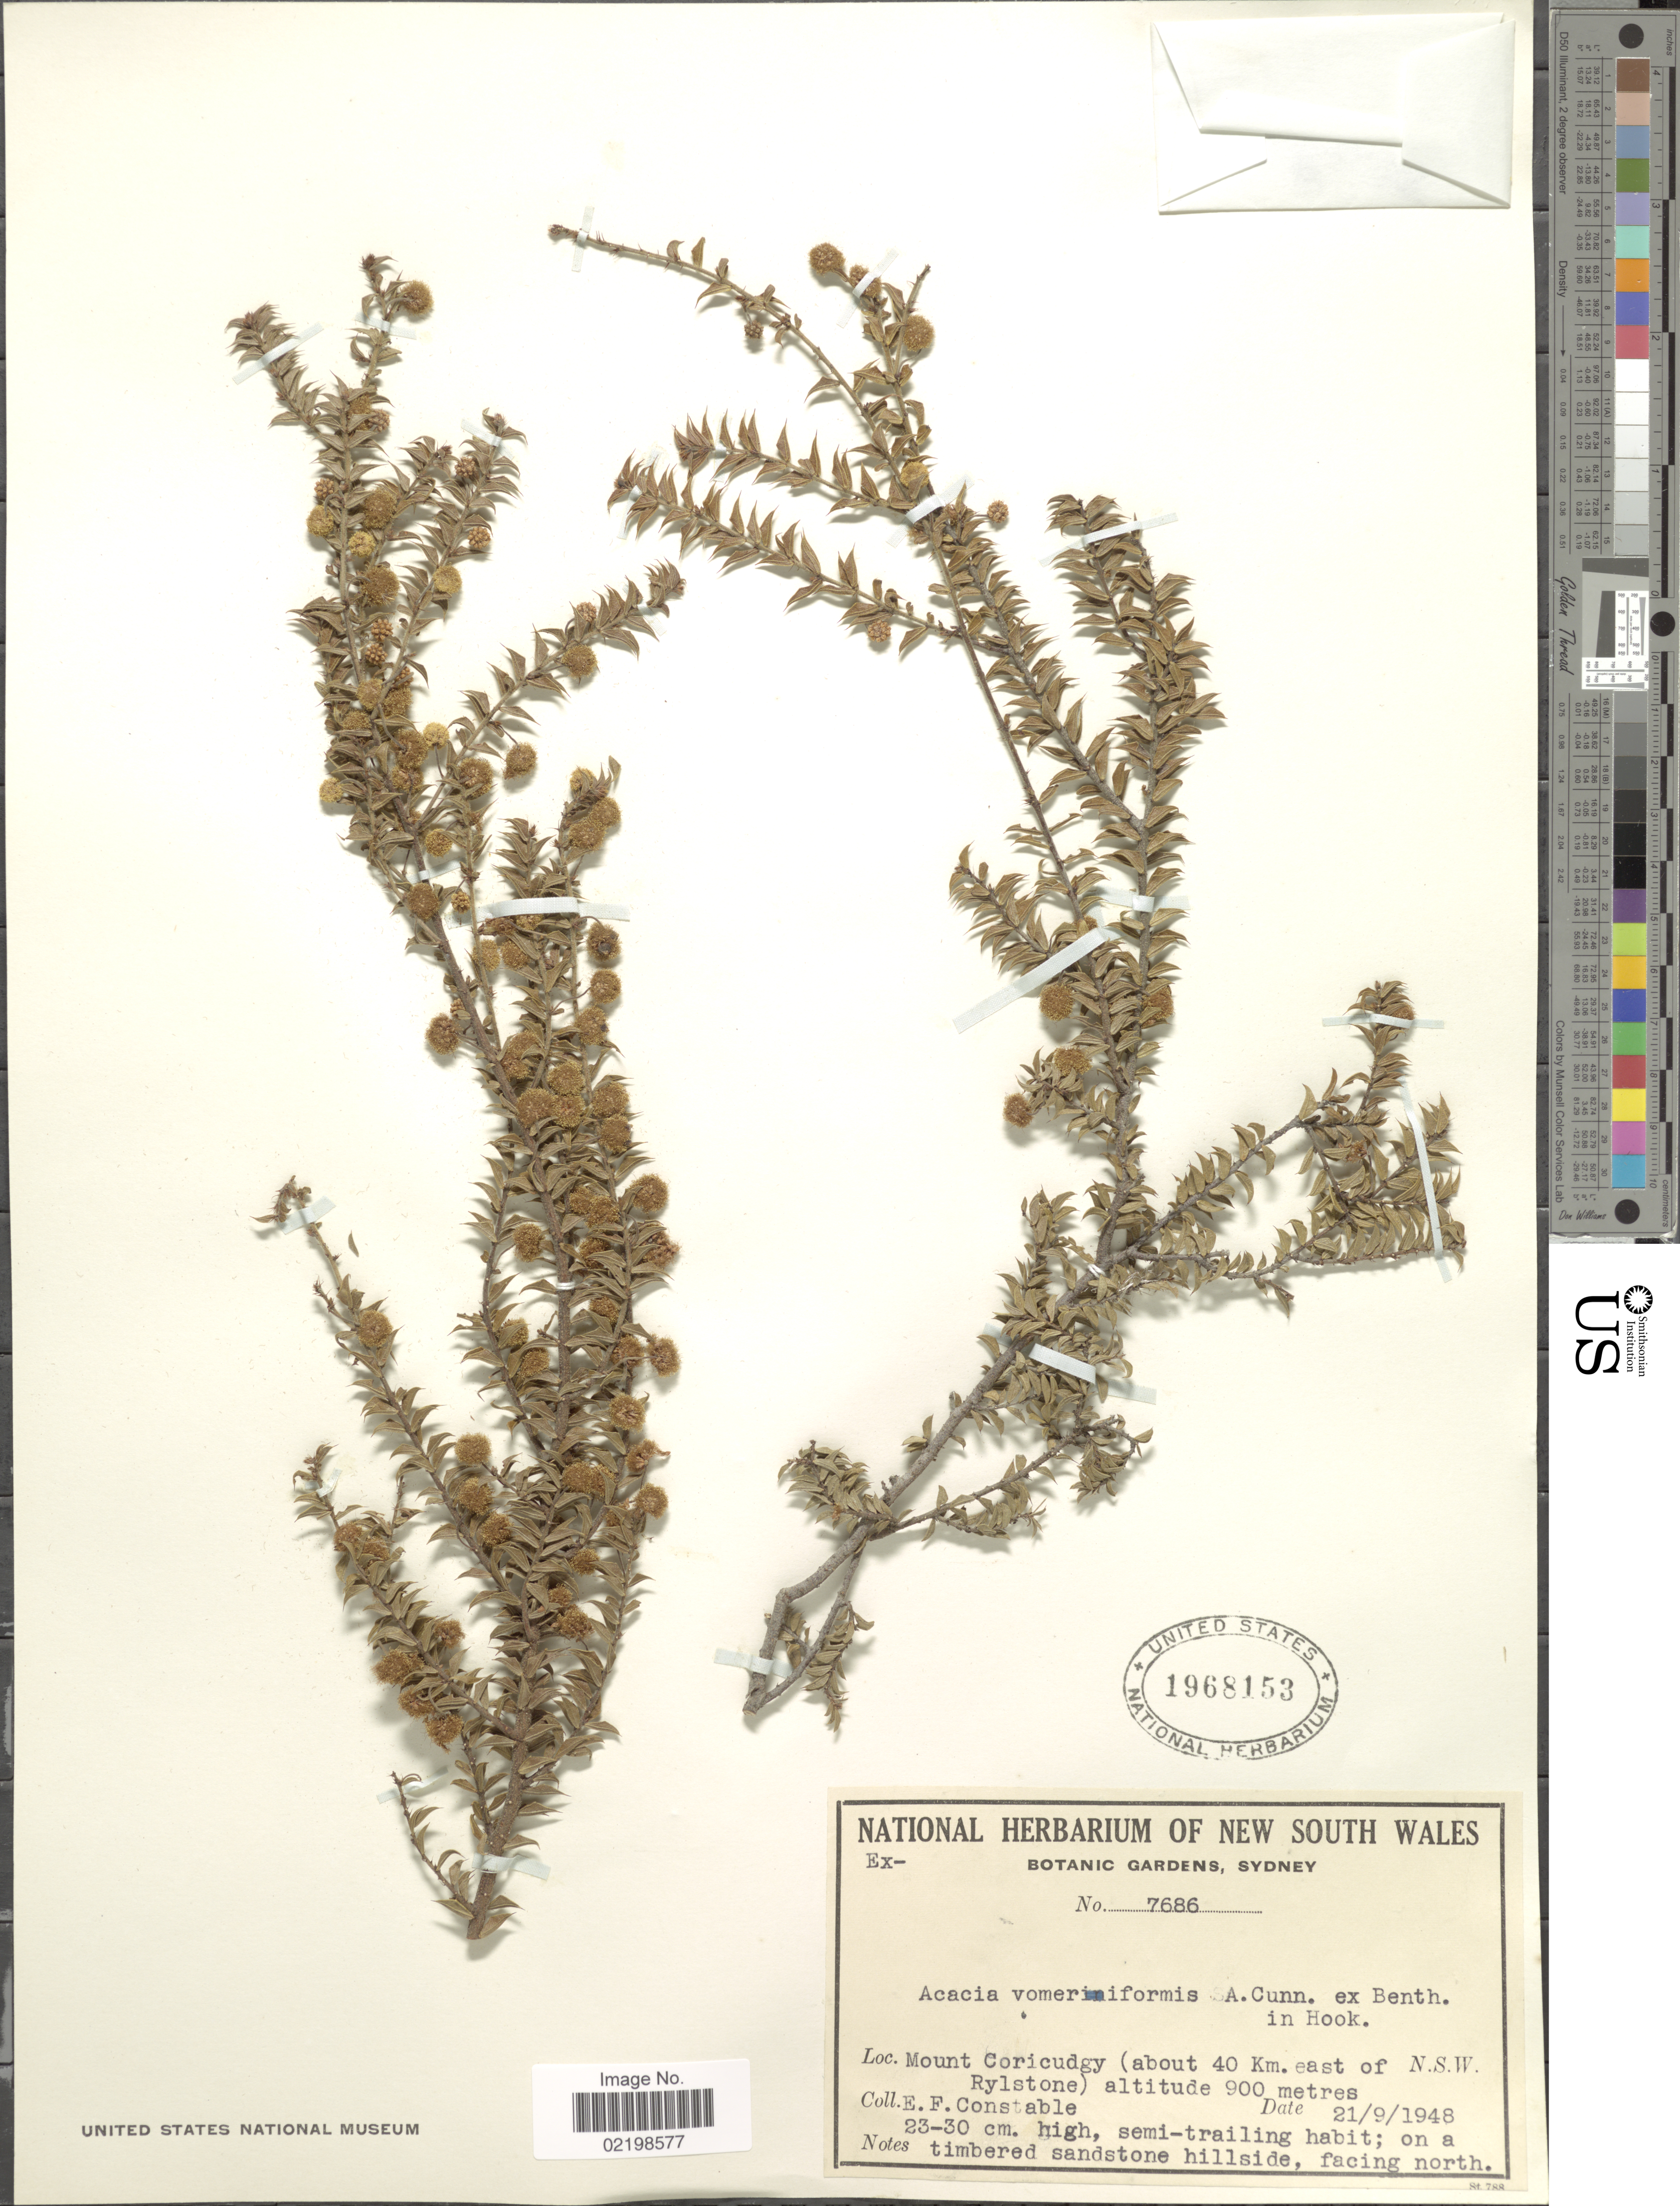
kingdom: Plantae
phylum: Tracheophyta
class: Magnoliopsida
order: Fabales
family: Fabaceae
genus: Acacia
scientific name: Acacia gunnii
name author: Benth.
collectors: E. F. Constable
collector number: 7686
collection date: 1948-09-21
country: Australia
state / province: New South Wales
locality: Mount Coricudgy (about 40 Km. east of Rylstone) N.S.W.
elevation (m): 900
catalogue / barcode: US 1968153